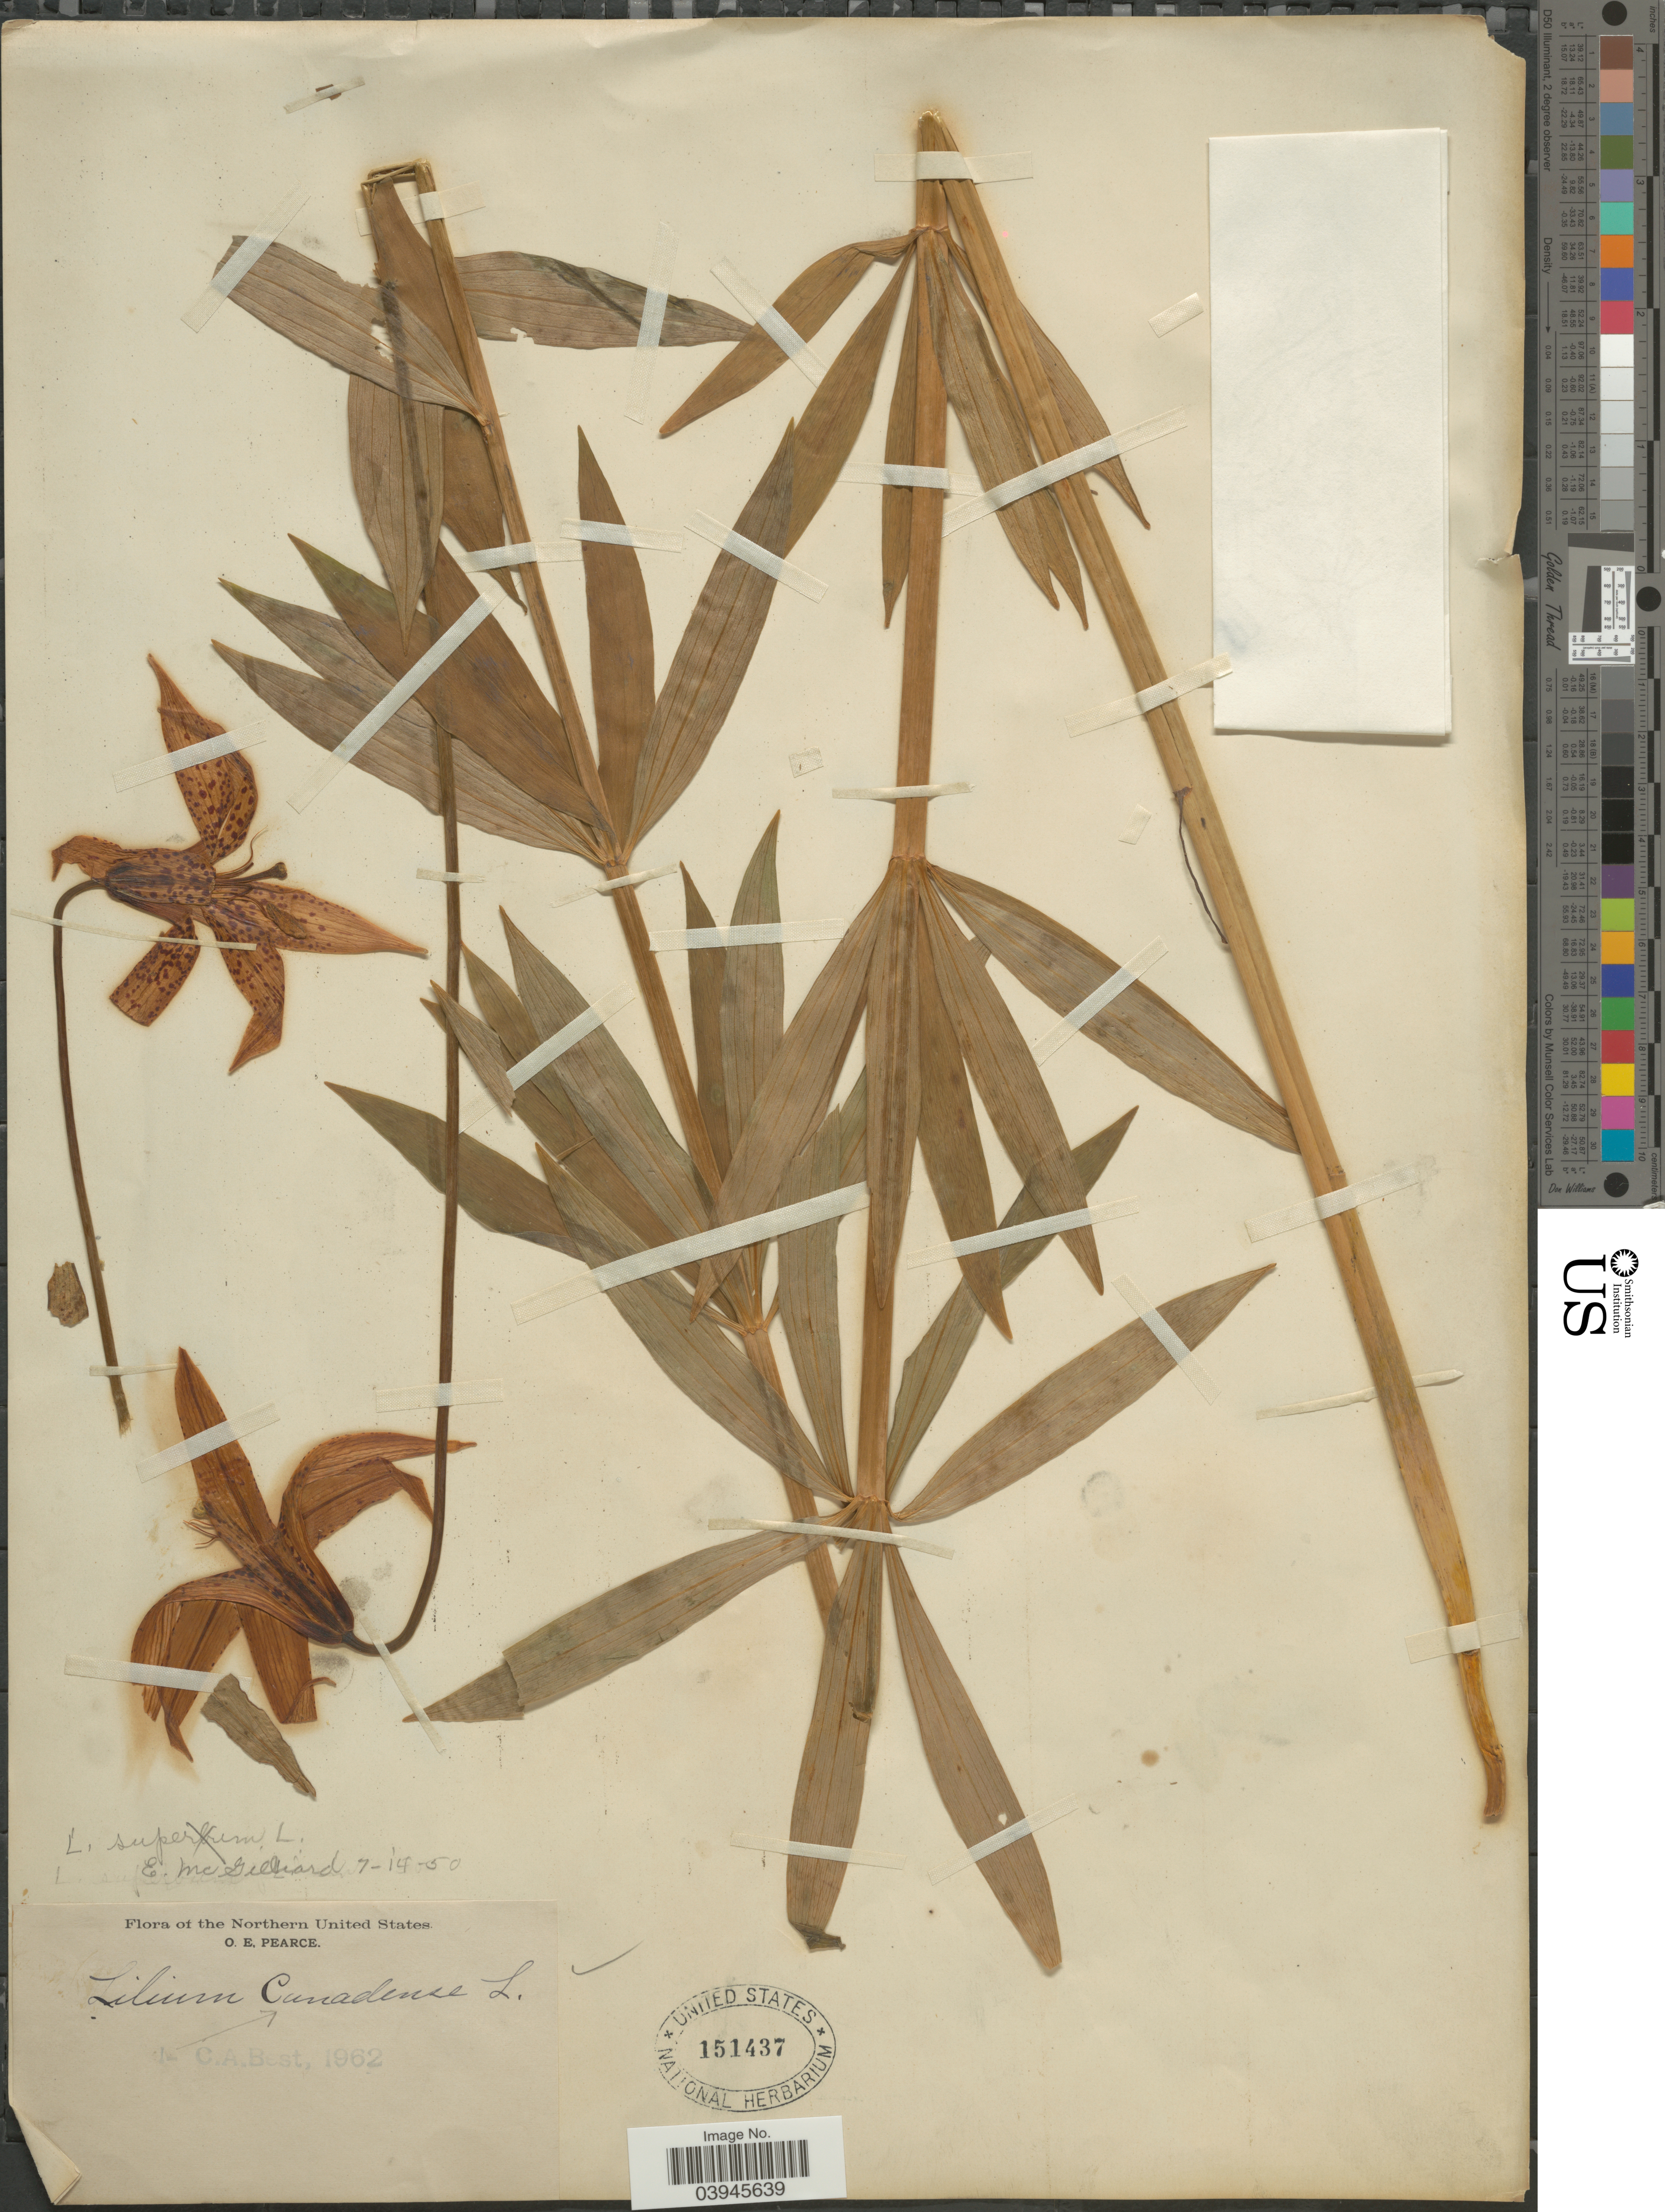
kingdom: Plantae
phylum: Tracheophyta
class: Liliopsida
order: Liliales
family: Liliaceae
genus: Lilium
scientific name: Lilium canadense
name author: L.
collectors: O. E. Pearce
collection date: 1962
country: United States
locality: Northern United States.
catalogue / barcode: US 151437